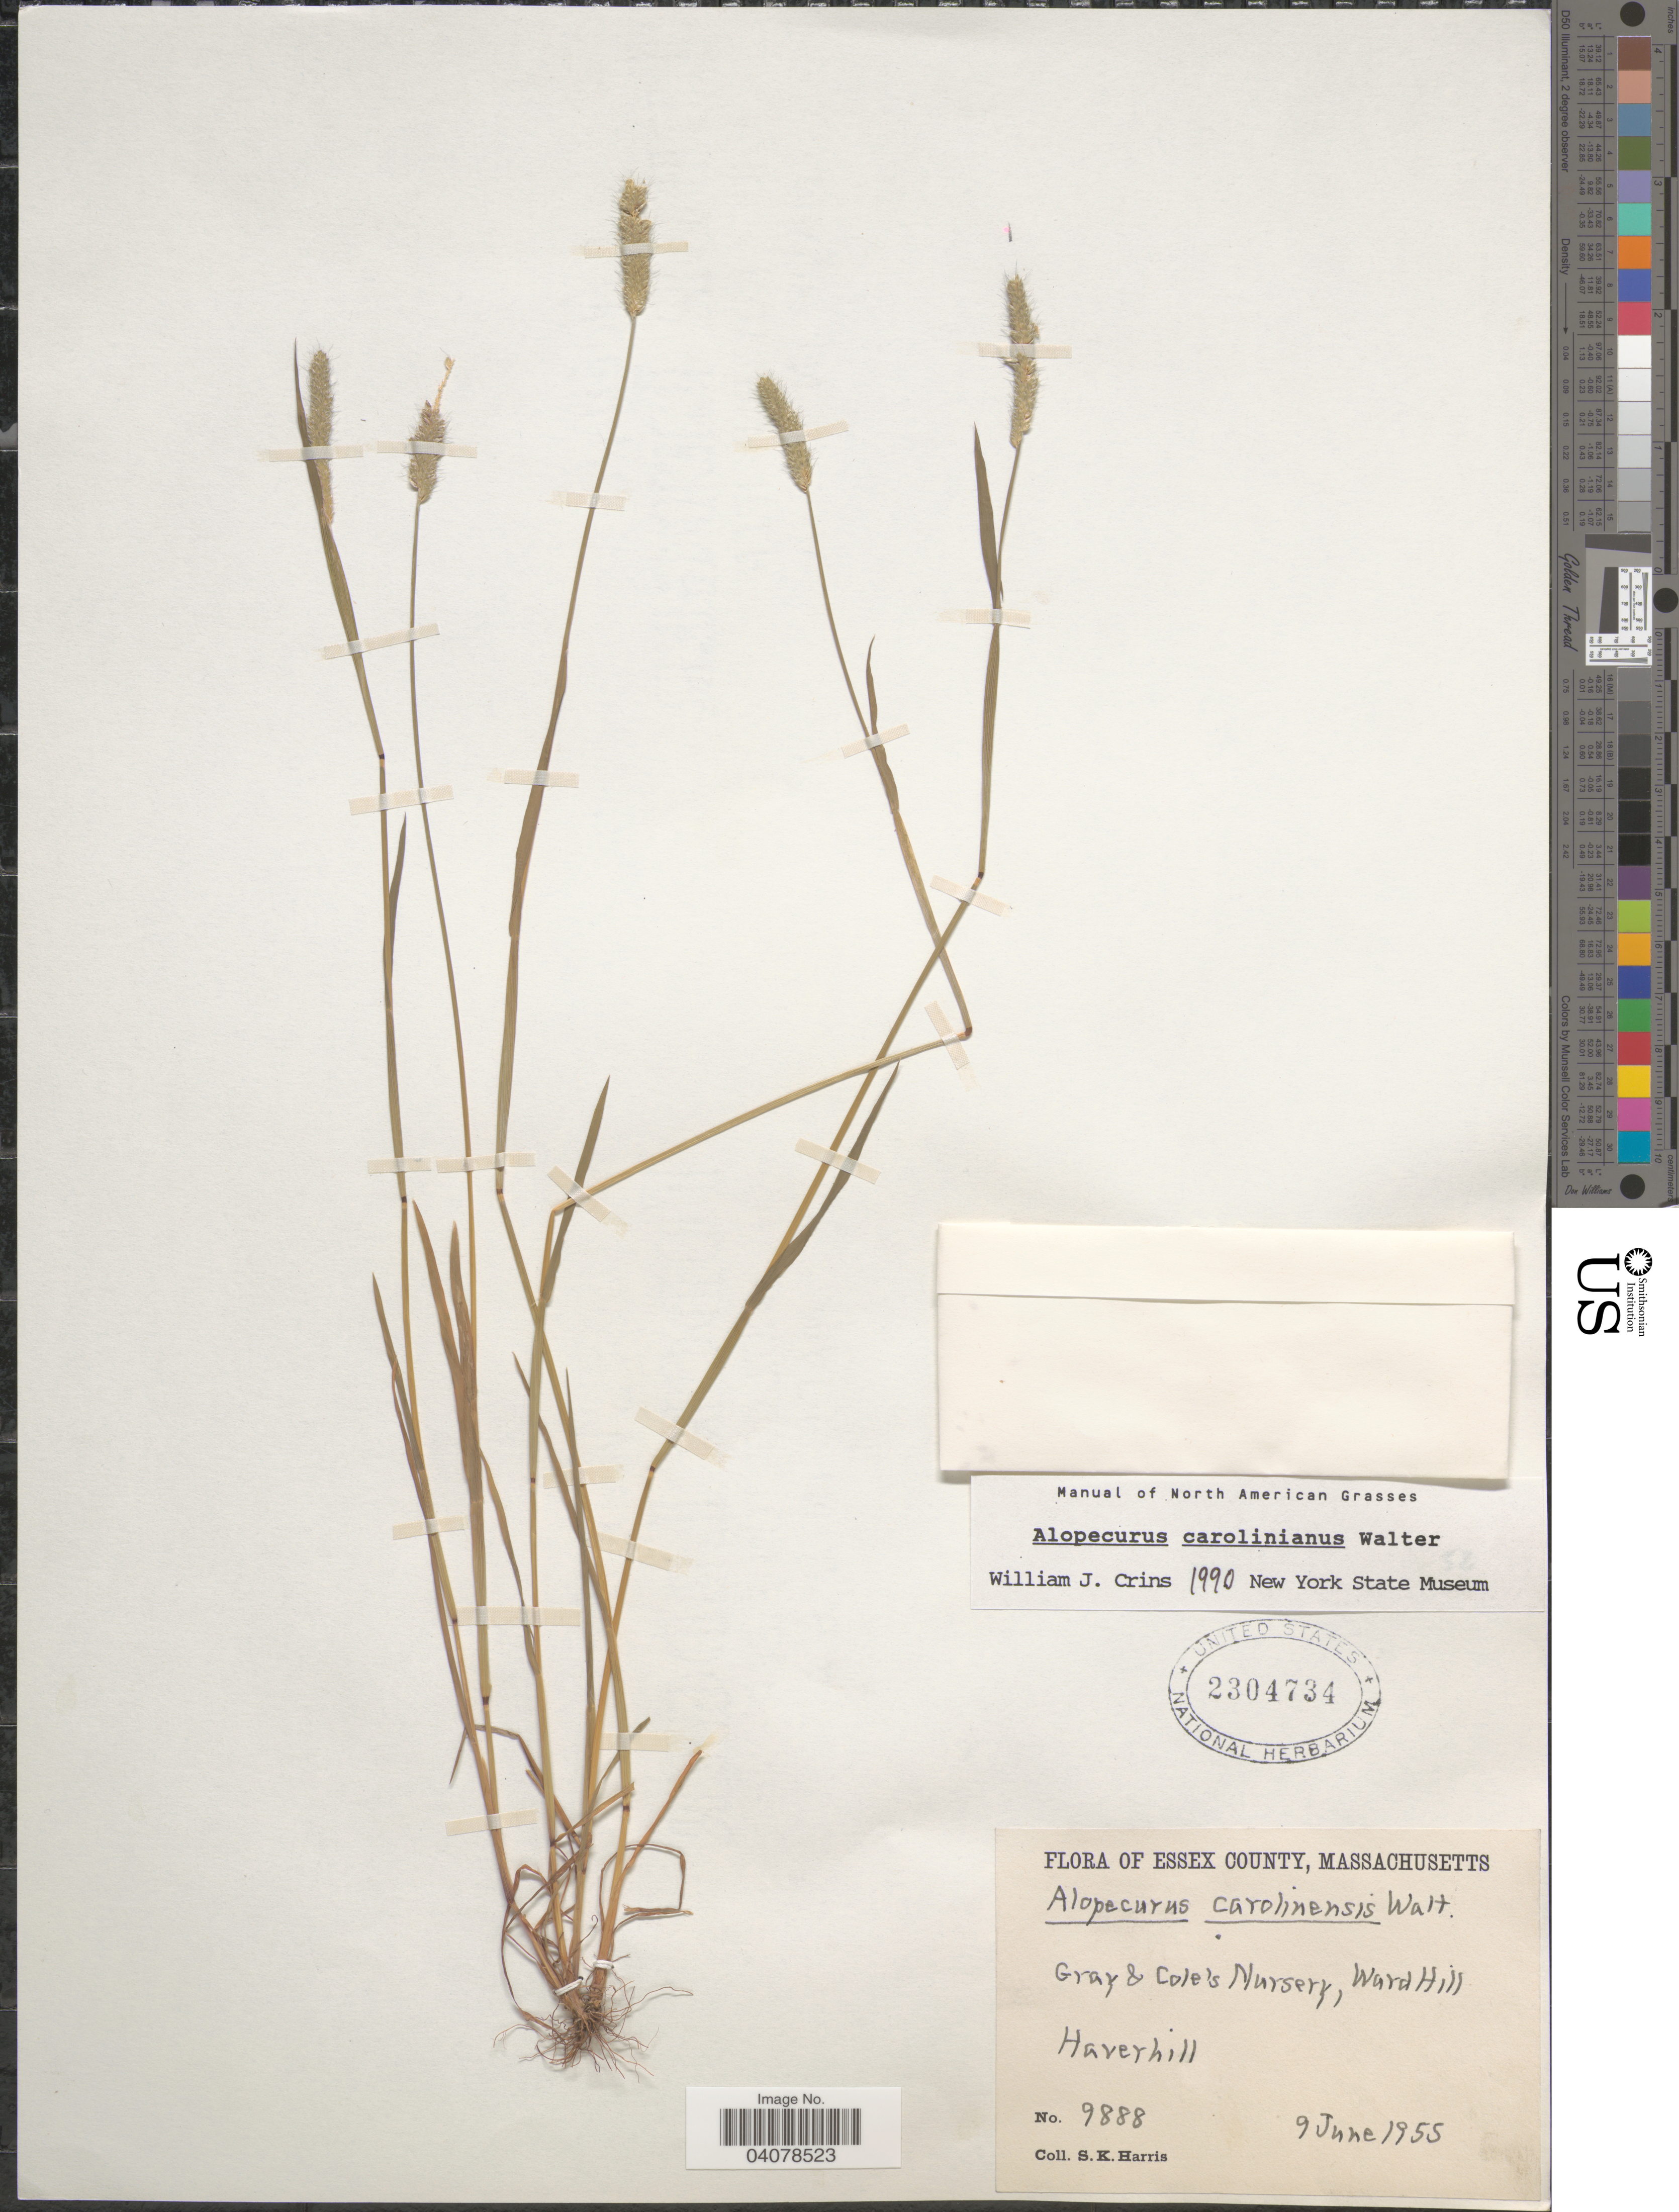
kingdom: Plantae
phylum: Tracheophyta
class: Liliopsida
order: Poales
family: Poaceae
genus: Alopecurus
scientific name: Alopecurus carolinianus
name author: Walter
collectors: S. K. Harris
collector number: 9888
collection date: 1955-06-09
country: United States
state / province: Massachusetts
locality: Essex County. Gray & Cole's Nursery, Wardhill. Haverhill.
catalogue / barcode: US 2304734